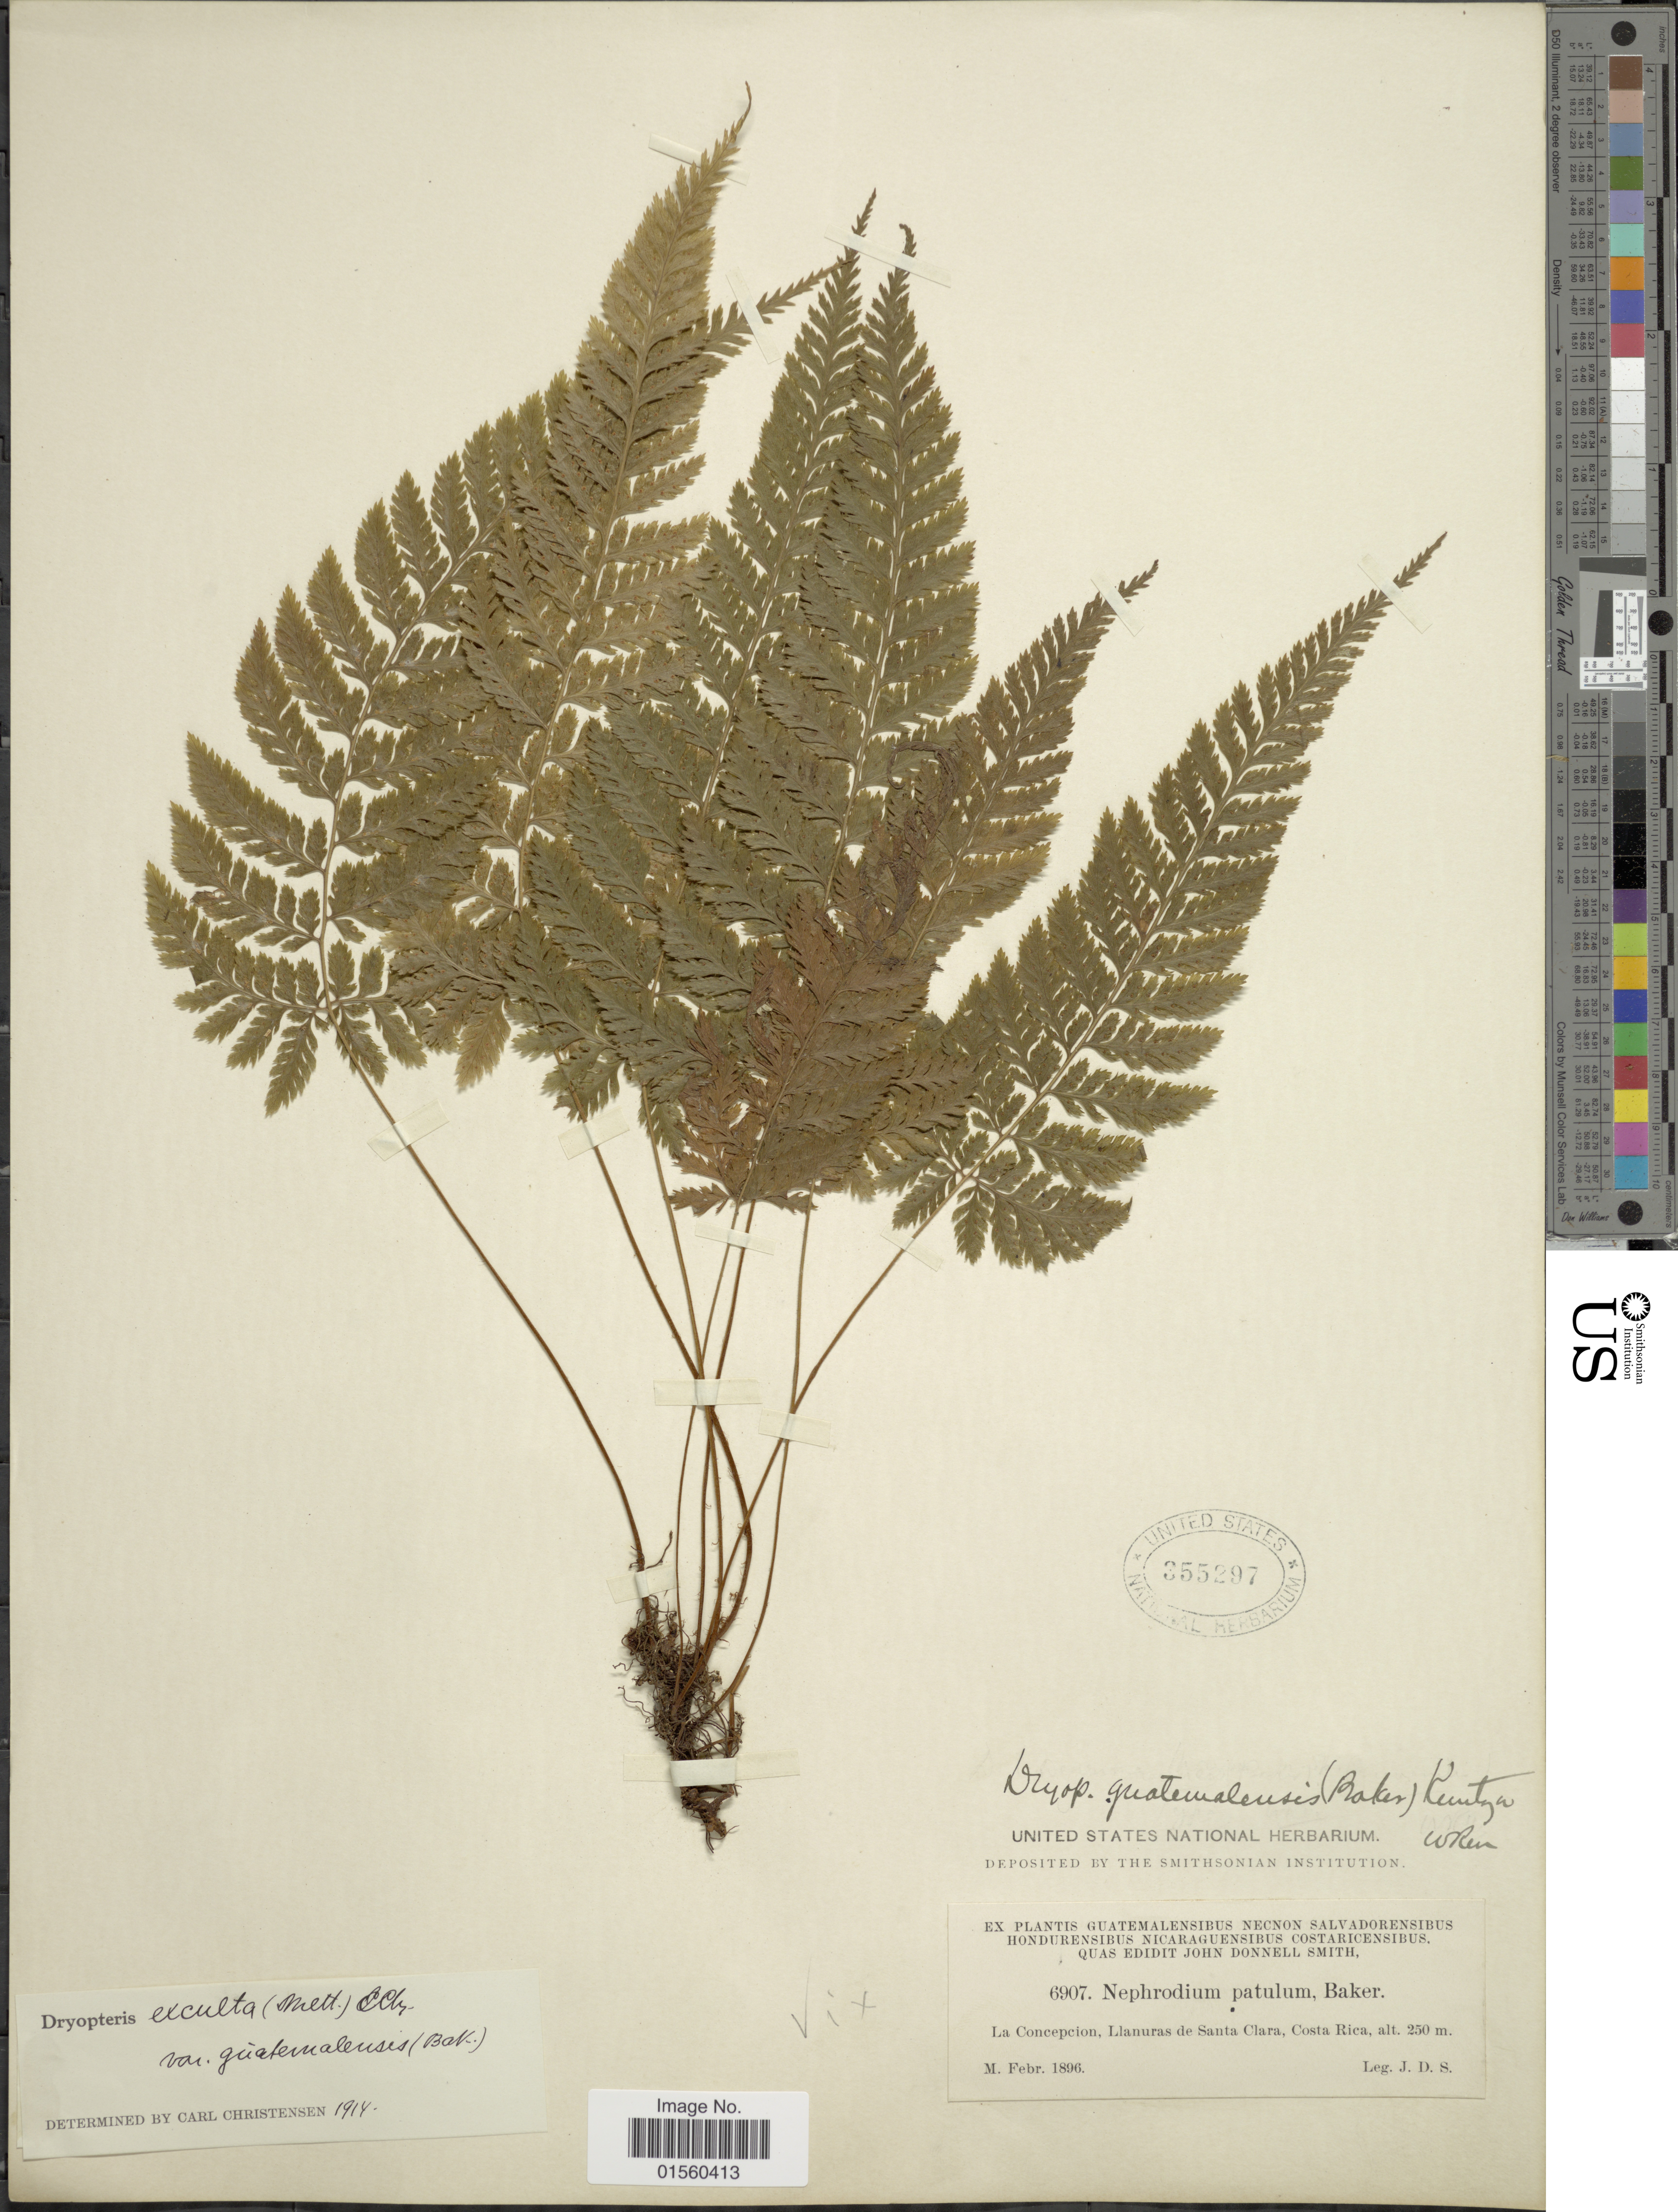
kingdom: Plantae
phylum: Tracheophyta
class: Polypodiopsida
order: Polypodiales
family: Dryopteridaceae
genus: Parapolystichum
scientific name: Parapolystichum excultum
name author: (Mett.) Labiak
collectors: J. Donnell Smith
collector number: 6907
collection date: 1896-02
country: Costa Rica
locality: La Concepcion, Llanuras de Santa Clara, Costa Rica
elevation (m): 250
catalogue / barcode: US 355297